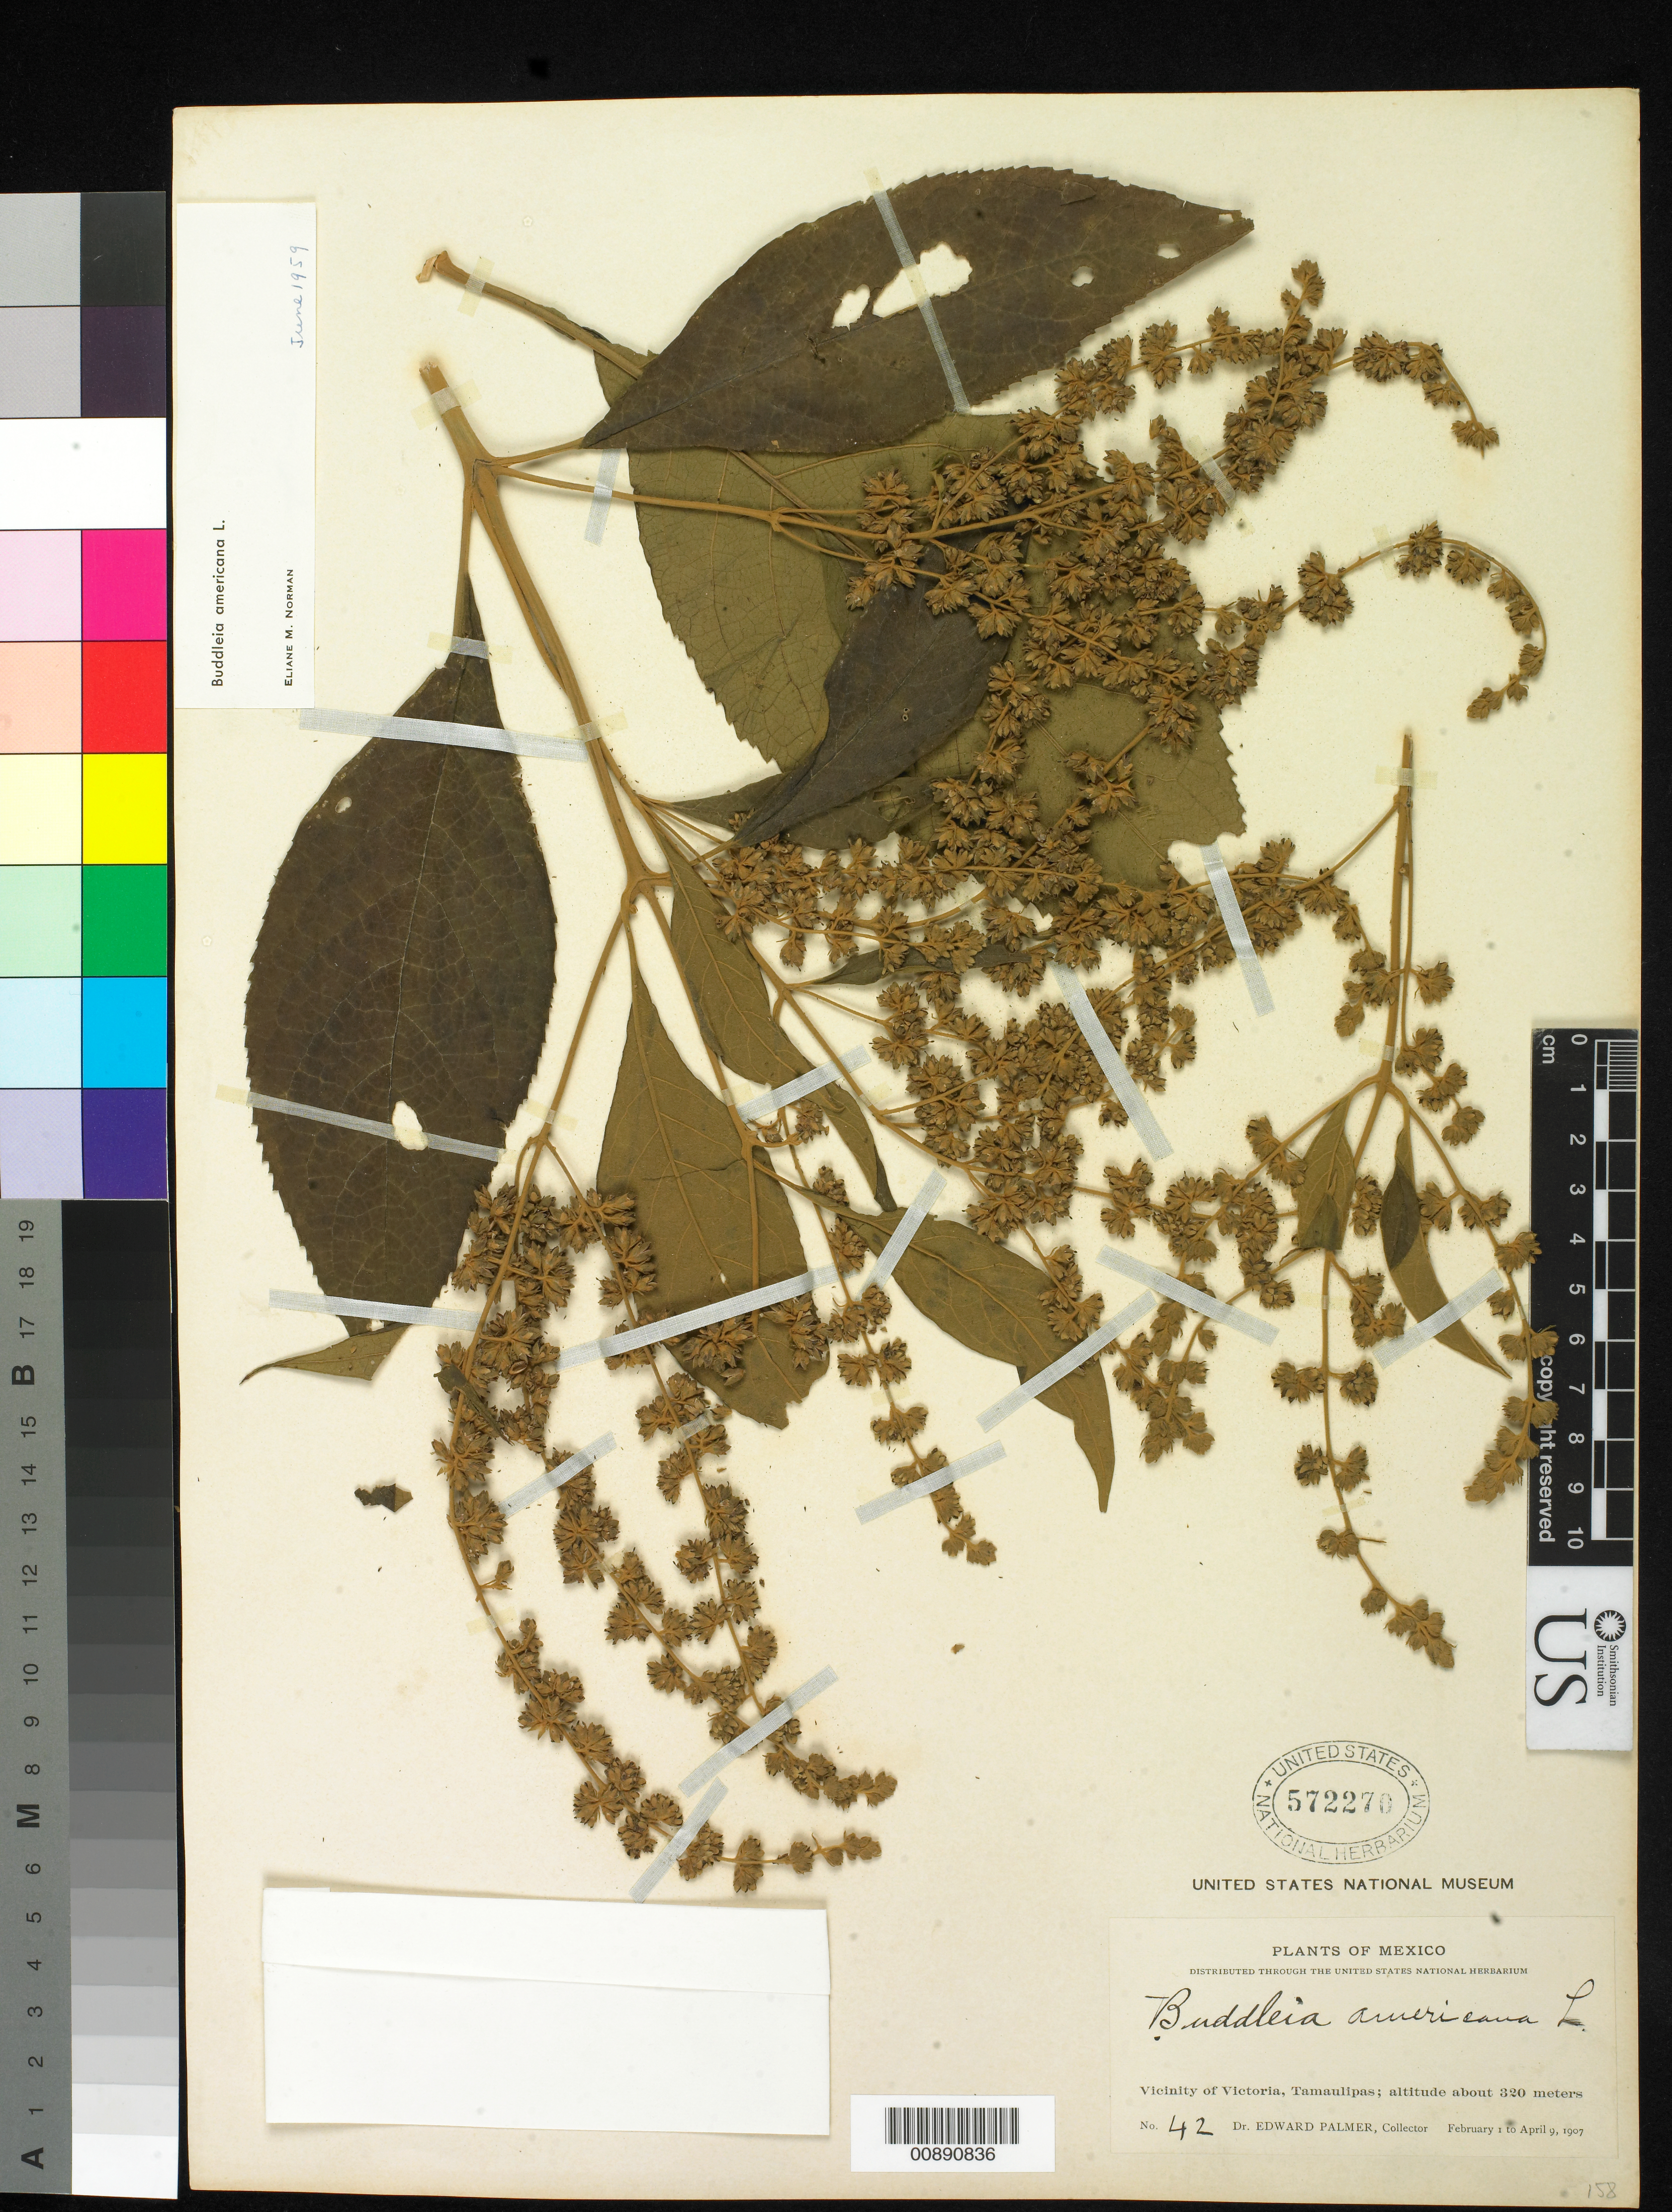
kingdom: Plantae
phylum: Tracheophyta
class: Magnoliopsida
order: Lamiales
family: Scrophulariaceae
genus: Buddleja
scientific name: Buddleja americana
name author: L.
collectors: E. Palmer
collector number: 42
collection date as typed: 01 Feb 1907 to 09 Apr 1907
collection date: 1907-02-01/1907-04-09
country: Mexico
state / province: Tamaulipas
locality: Vicinity of Victoria.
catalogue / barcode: US 572270